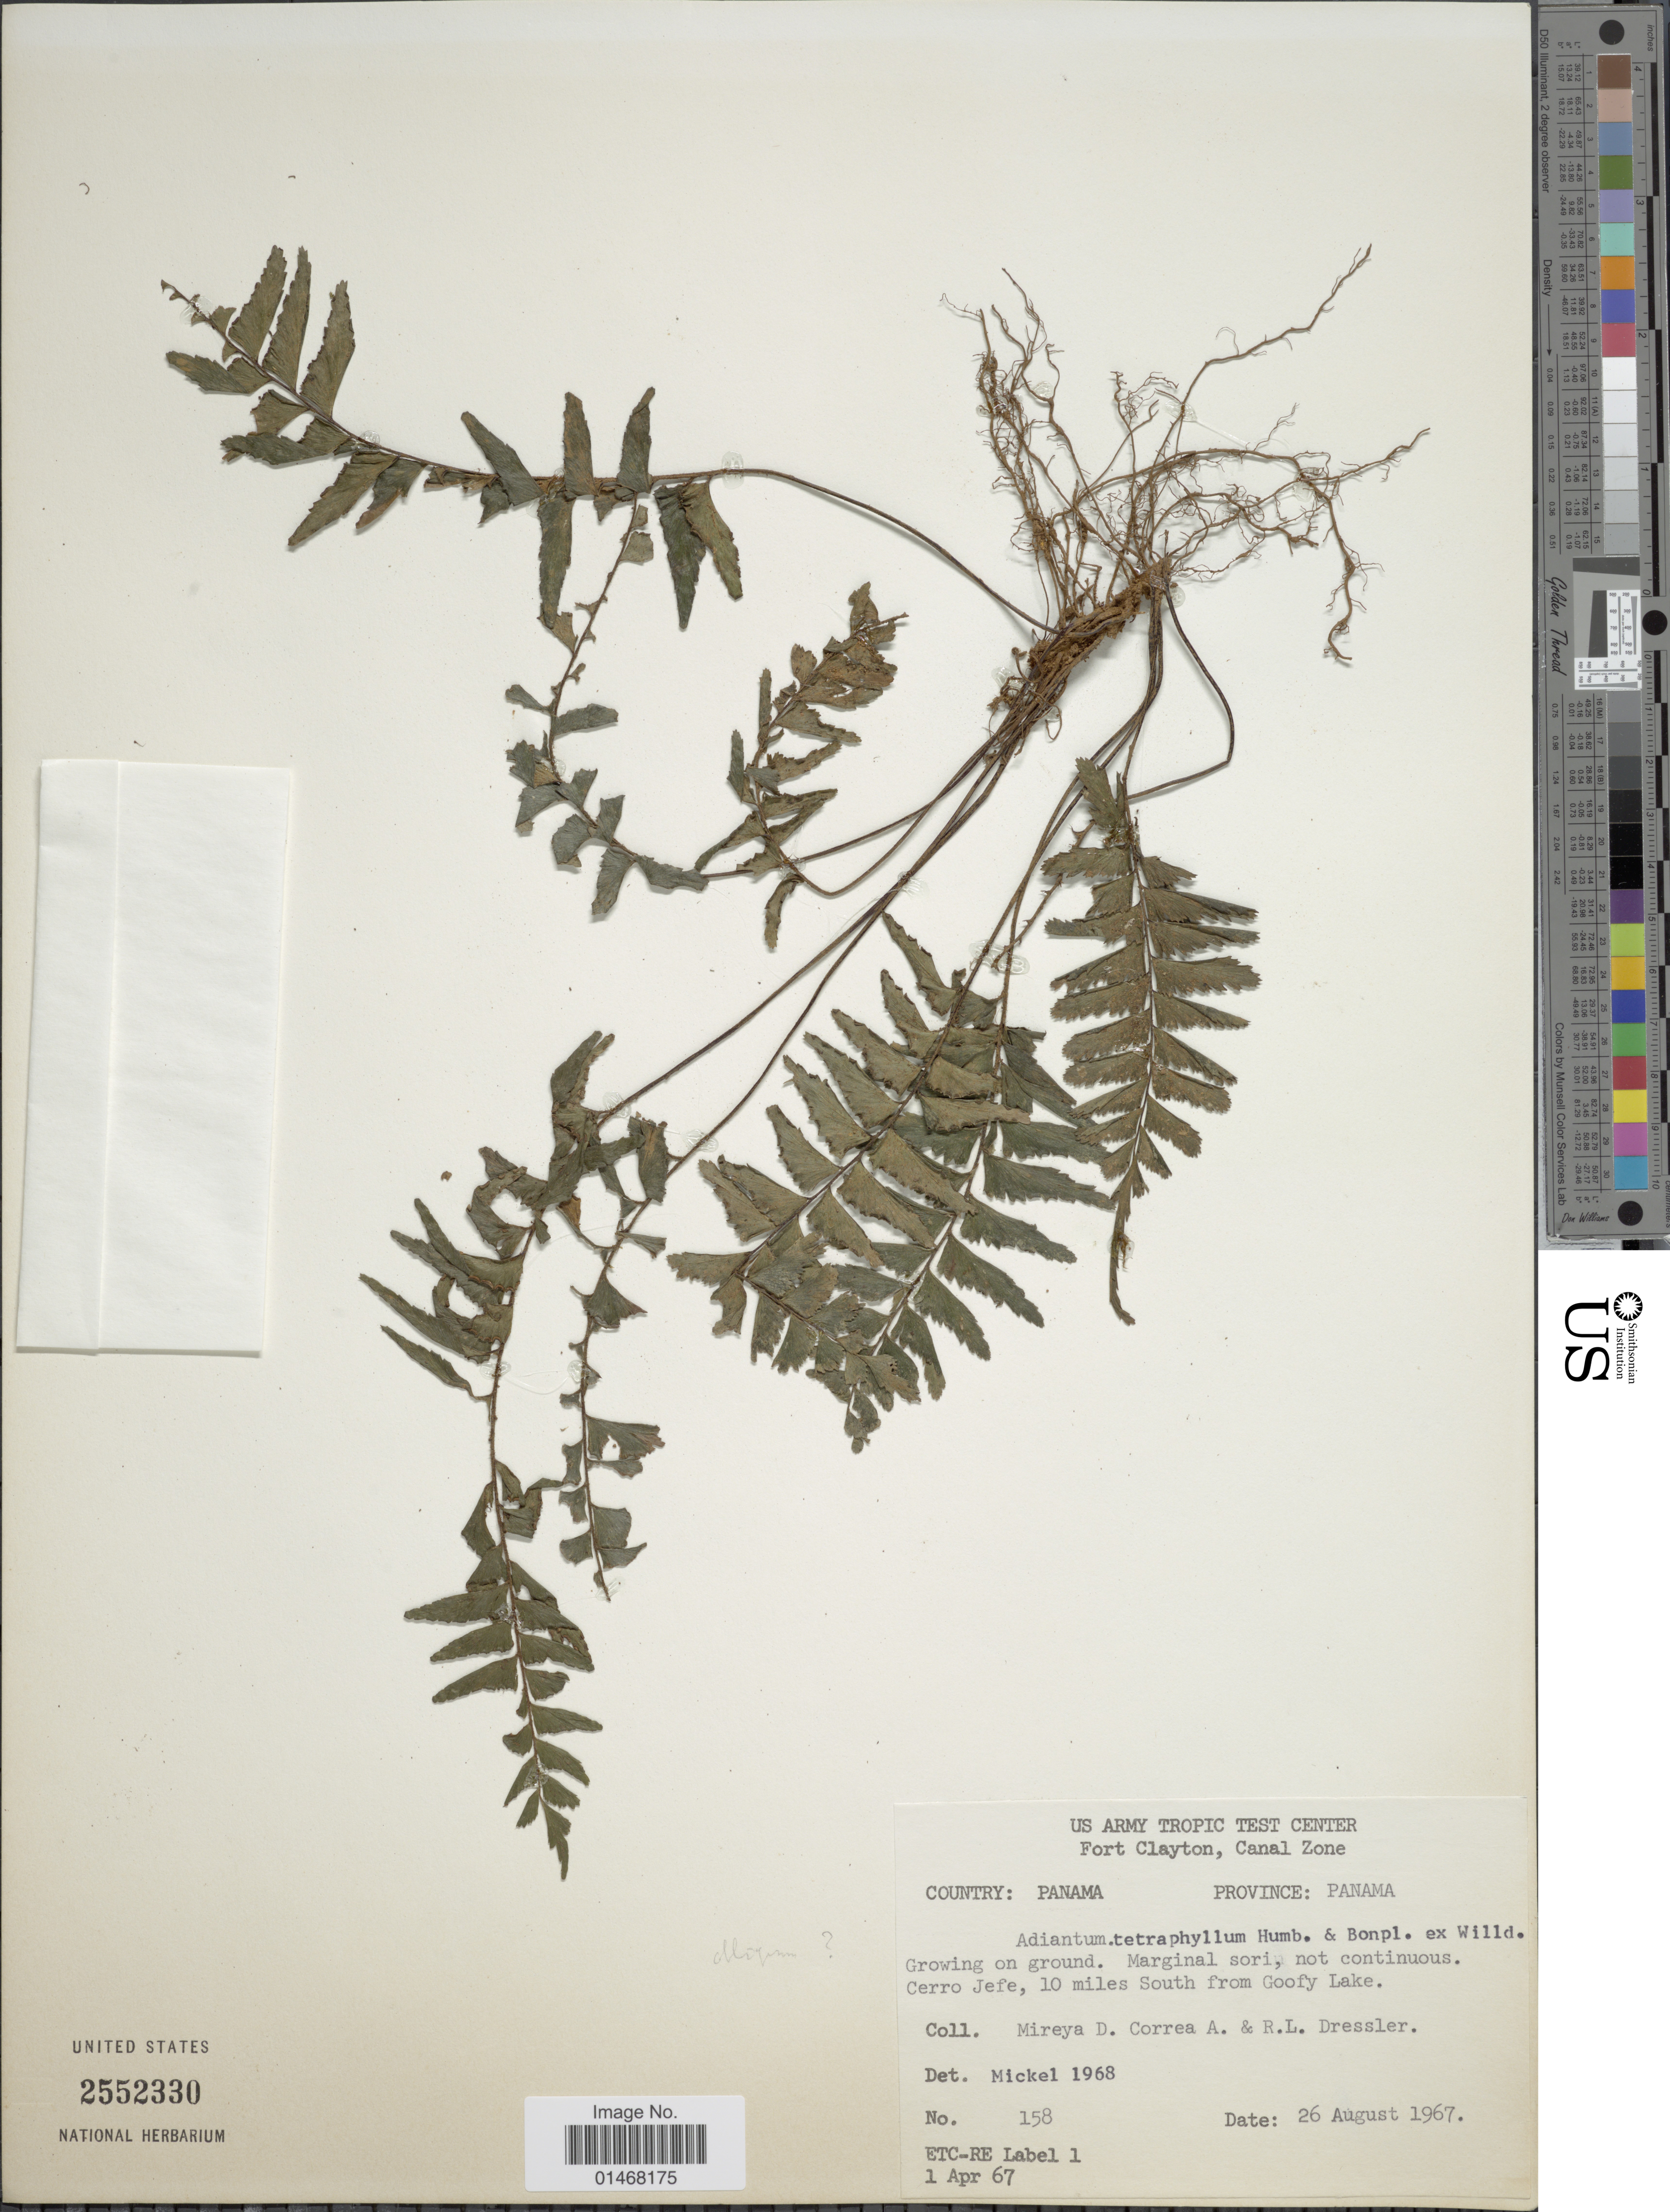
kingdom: Plantae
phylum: Tracheophyta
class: Polypodiopsida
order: Polypodiales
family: Pteridaceae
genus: Adiantum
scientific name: Adiantum tetraphyllum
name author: Humb. & Bonpl. ex Willd.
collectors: M. D. Corrêa-A. & R. Dressler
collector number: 158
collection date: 1967-08-26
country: Panama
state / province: Panamá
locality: Cerro Jefe, 10 miles South from Goofy Lake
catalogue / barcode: US 2552330